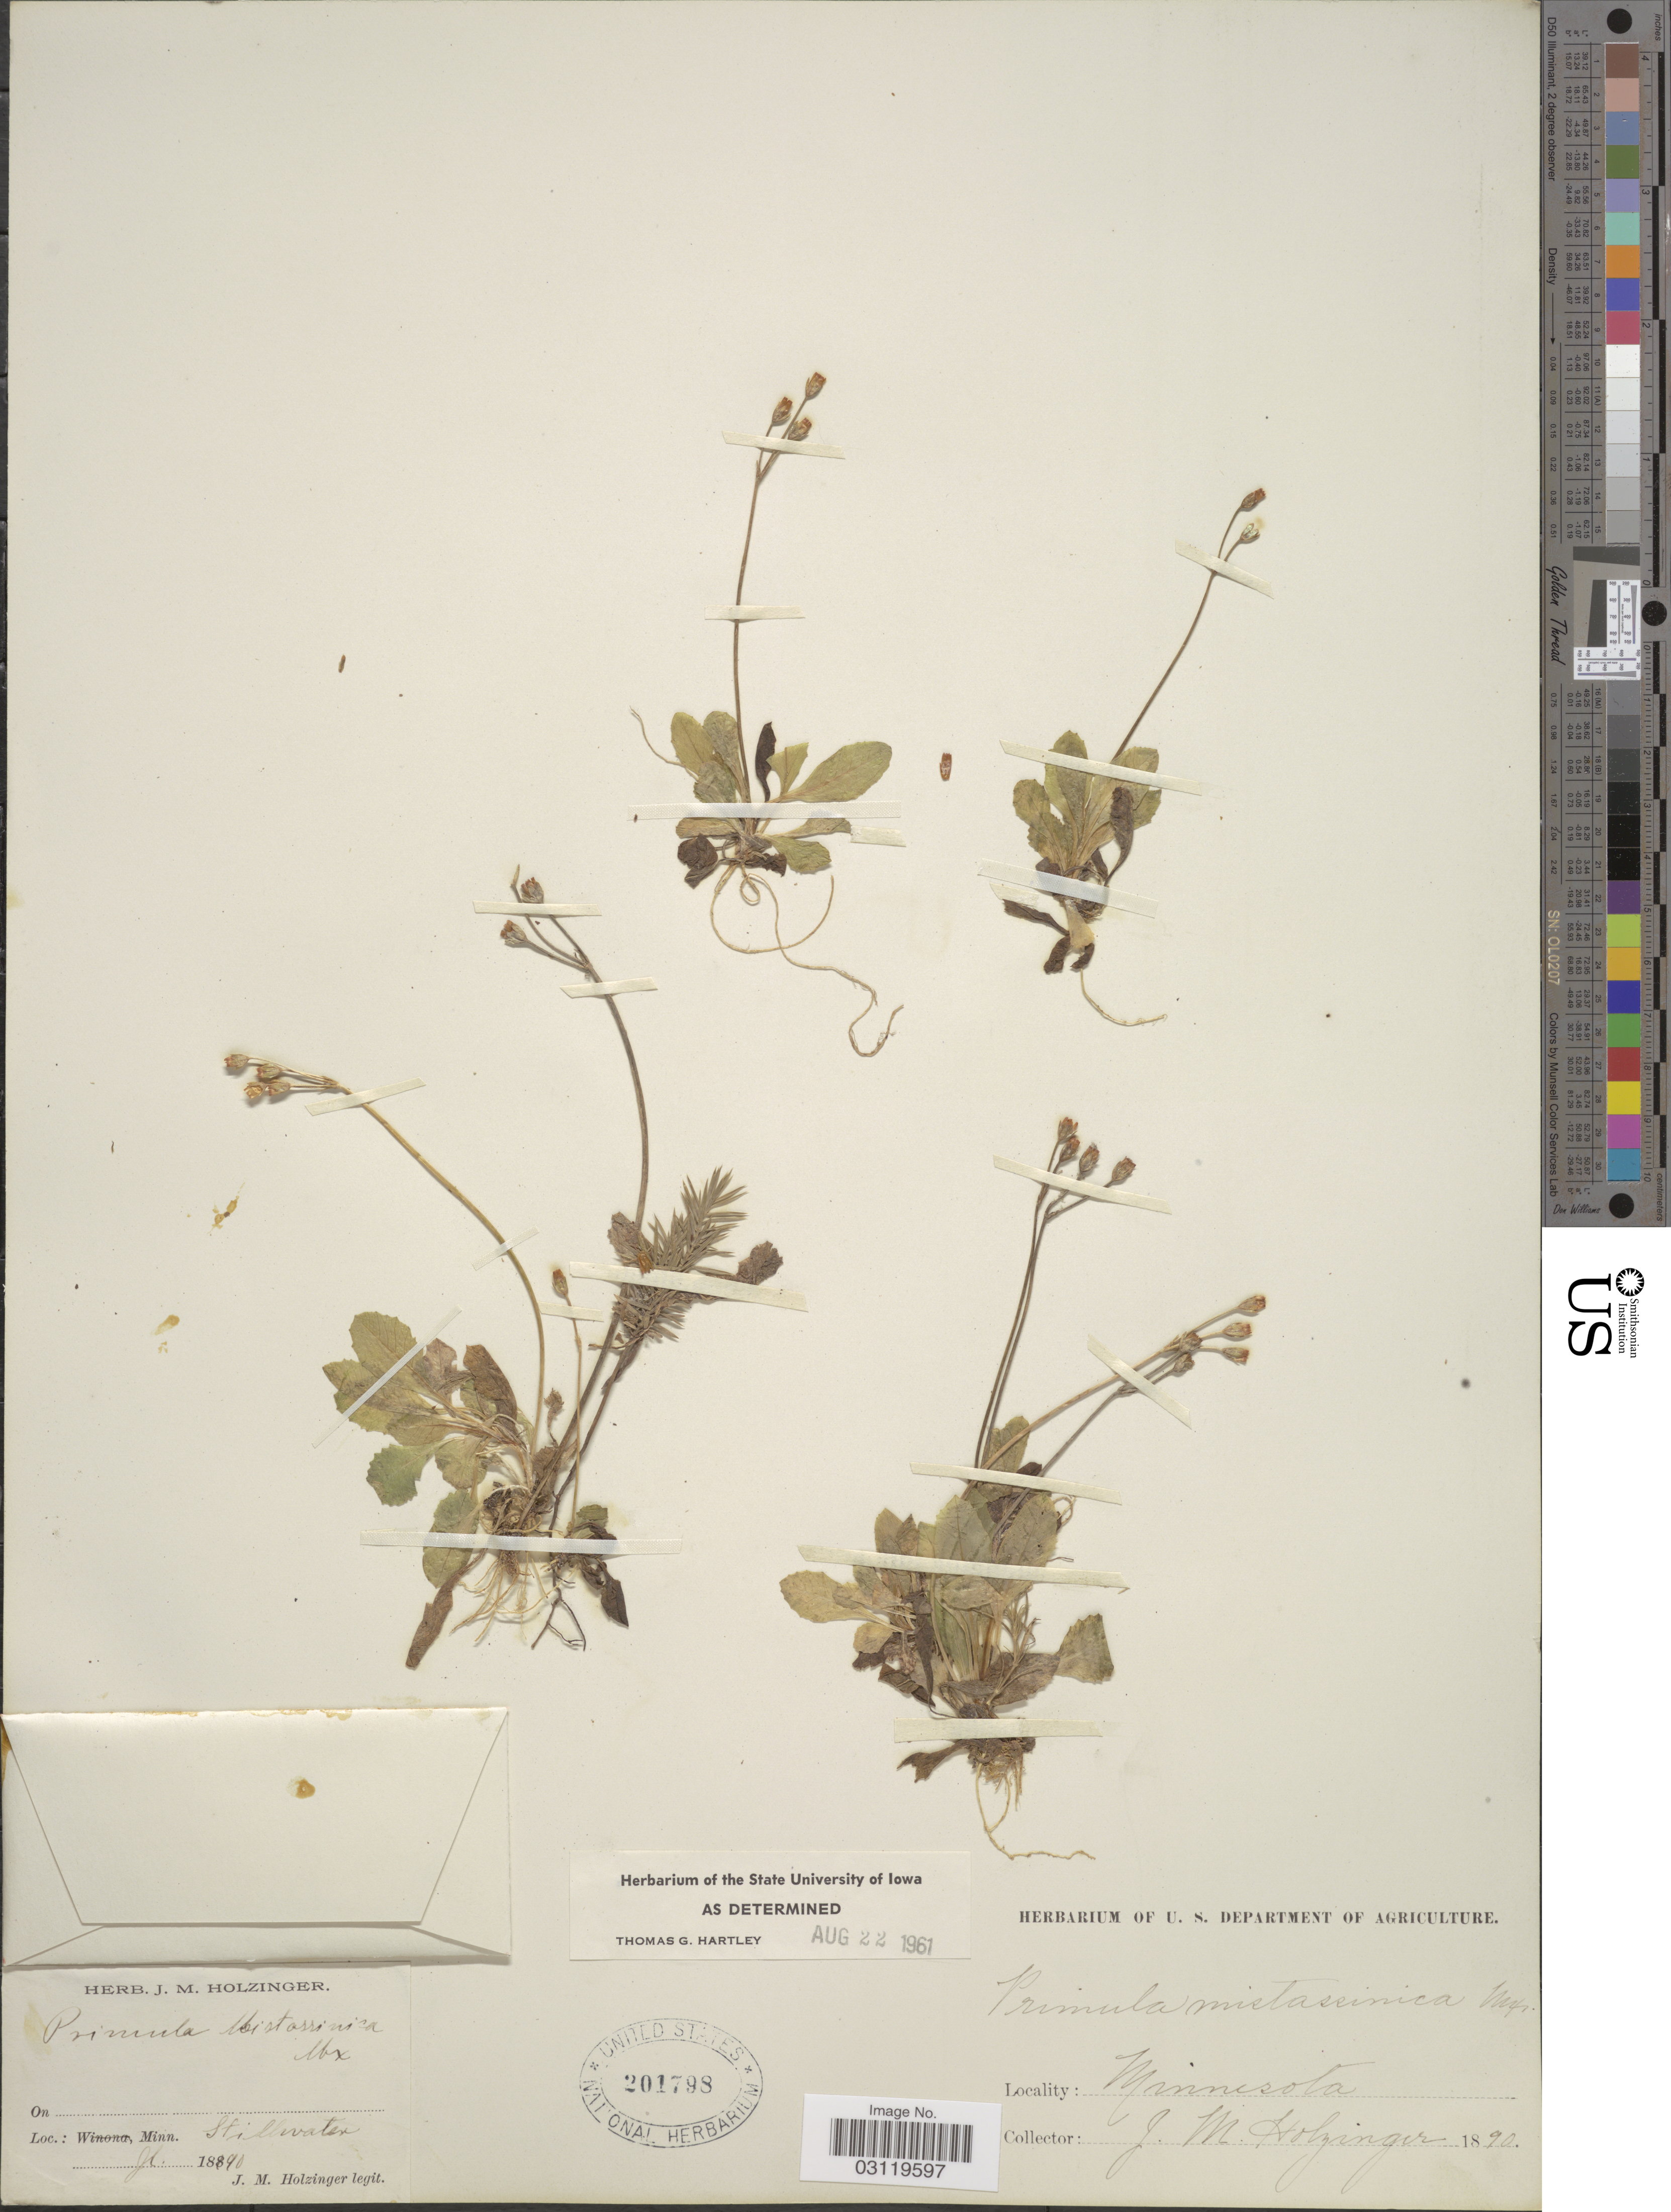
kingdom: Plantae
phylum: Tracheophyta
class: Magnoliopsida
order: Ericales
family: Primulaceae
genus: Primula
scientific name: Primula mistassinica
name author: Michx.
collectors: J. M. Holzinger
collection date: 1890-07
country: United States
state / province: Minnesota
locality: Stillwater.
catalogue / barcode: US 201798